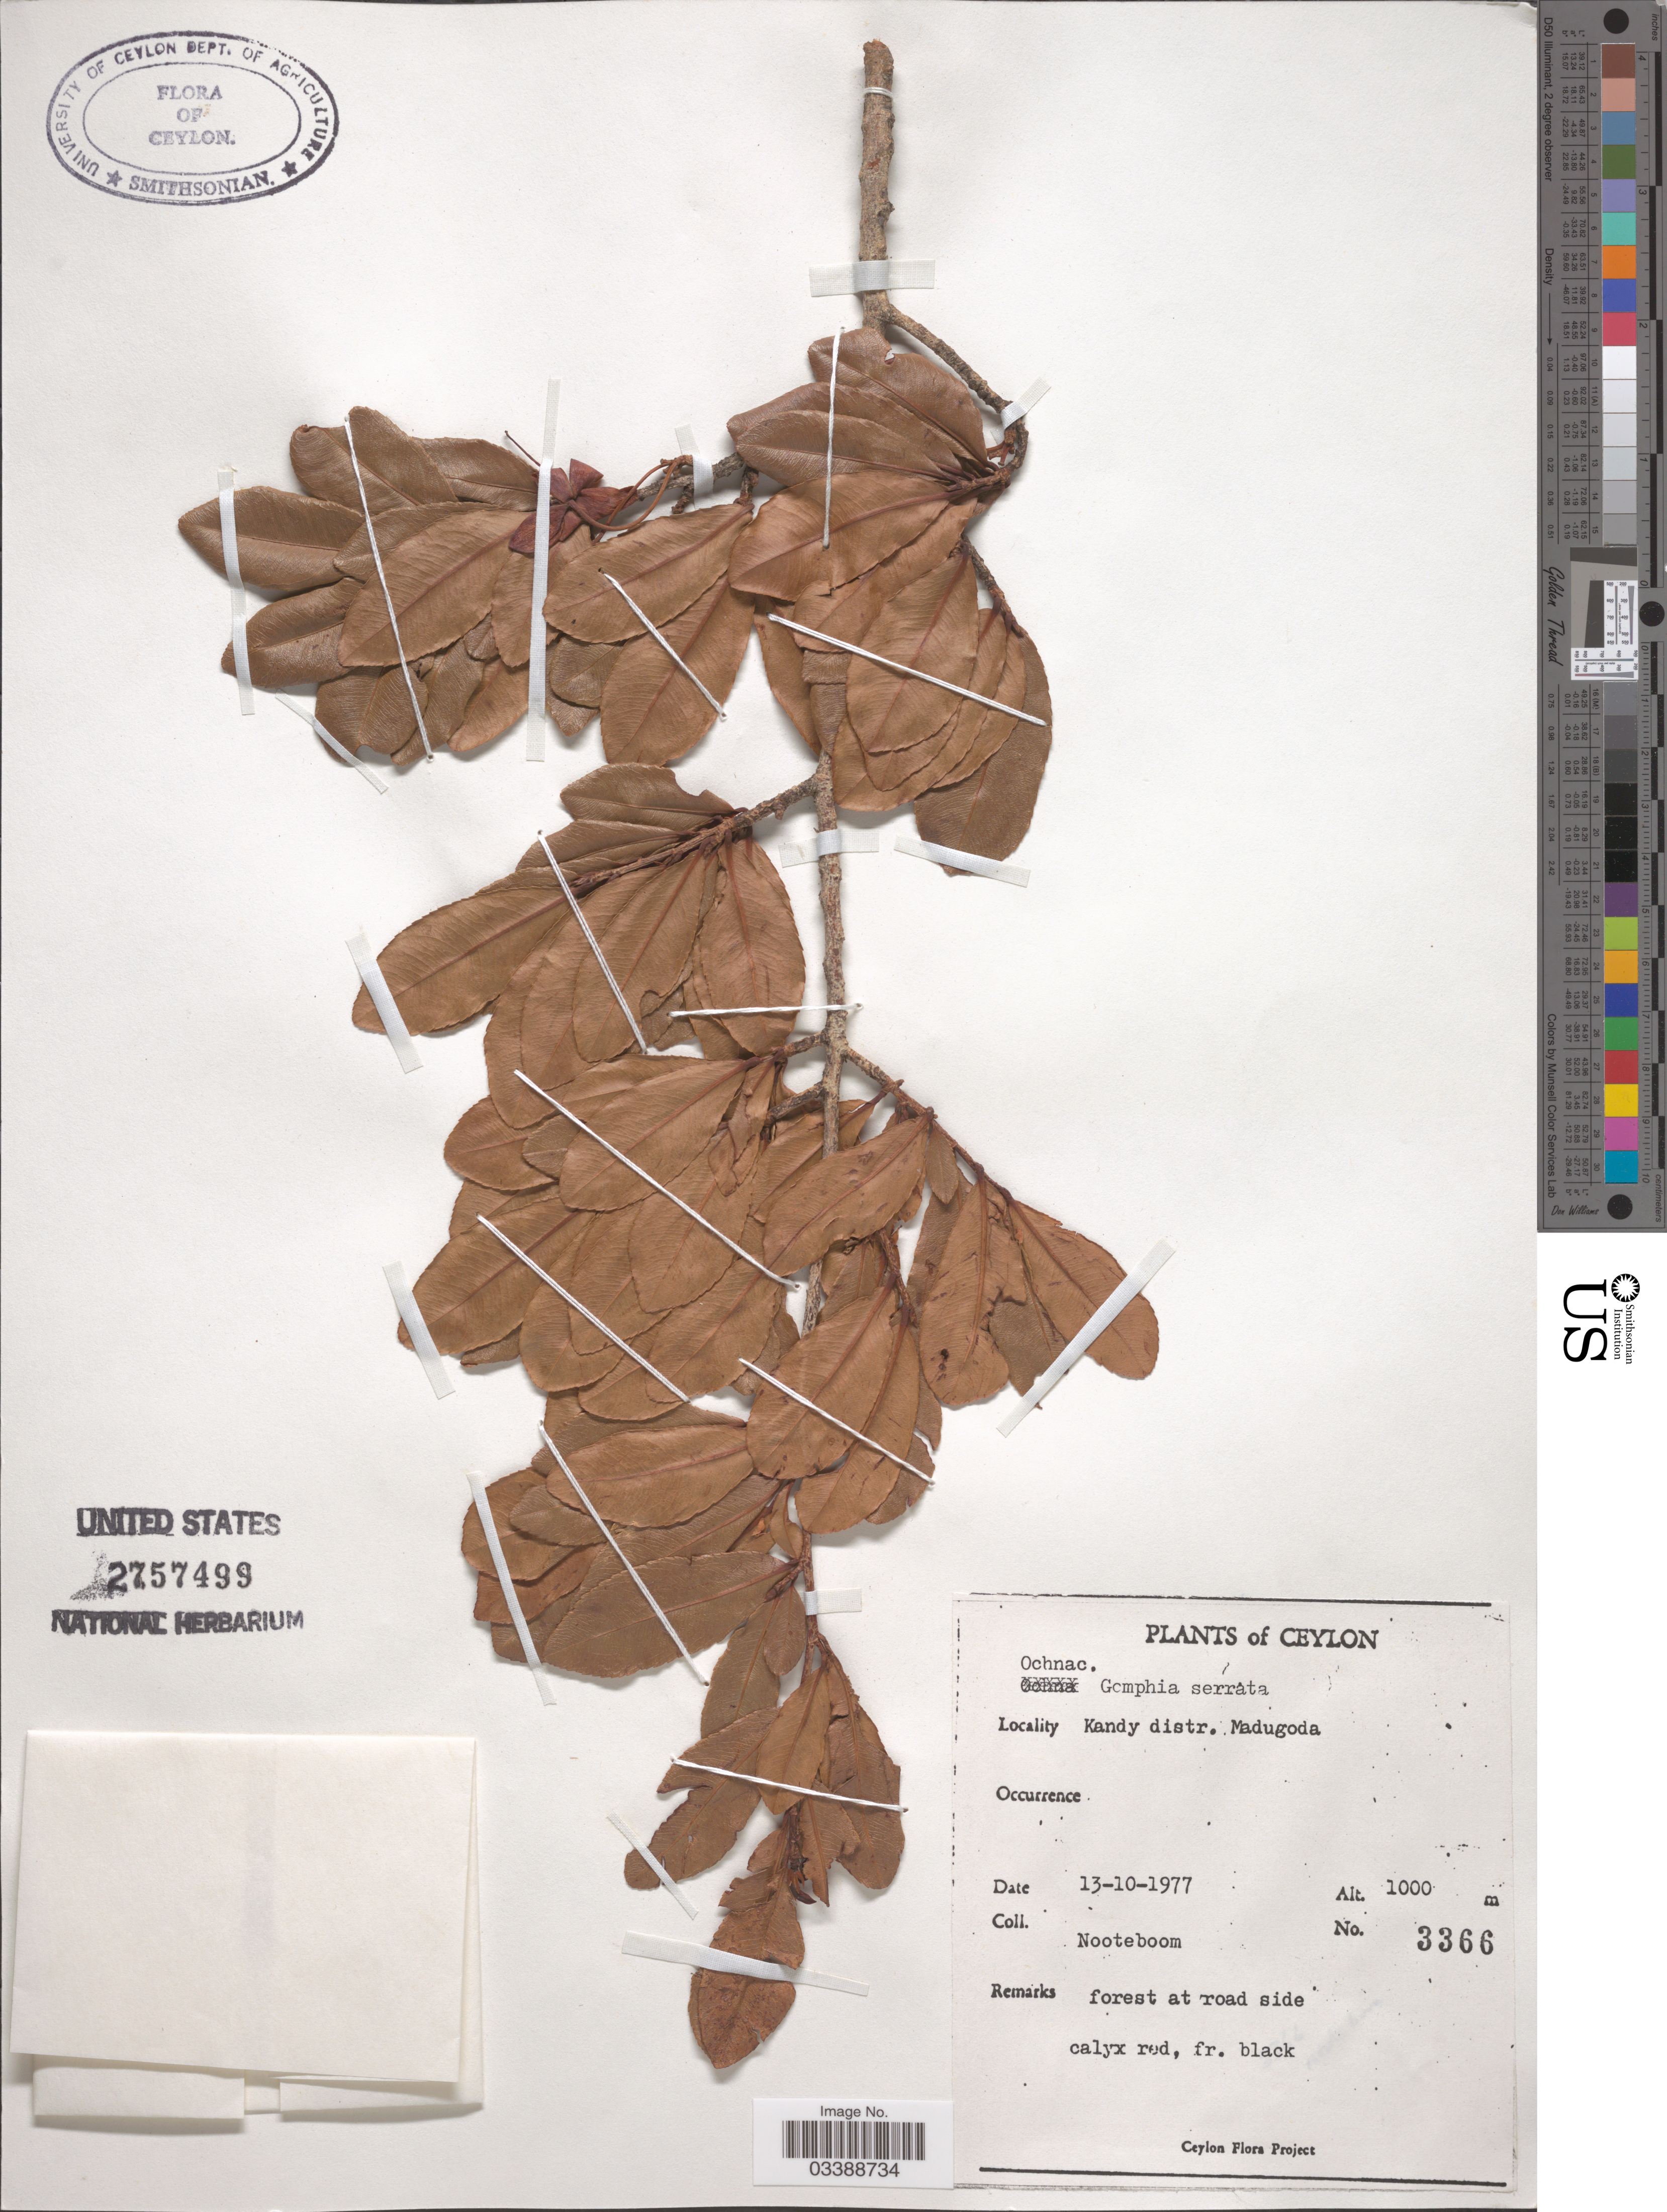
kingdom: Plantae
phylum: Tracheophyta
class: Magnoliopsida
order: Malpighiales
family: Ochnaceae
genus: Campylospermum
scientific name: Campylospermum serratum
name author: (Gaertn.) Bittrich & M.C.E. Amaral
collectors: Nooteboom, --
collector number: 3366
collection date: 1977-10-13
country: Sri Lanka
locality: Ceylon. Kandy distr. Madugoda.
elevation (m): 1000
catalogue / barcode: US 2757499